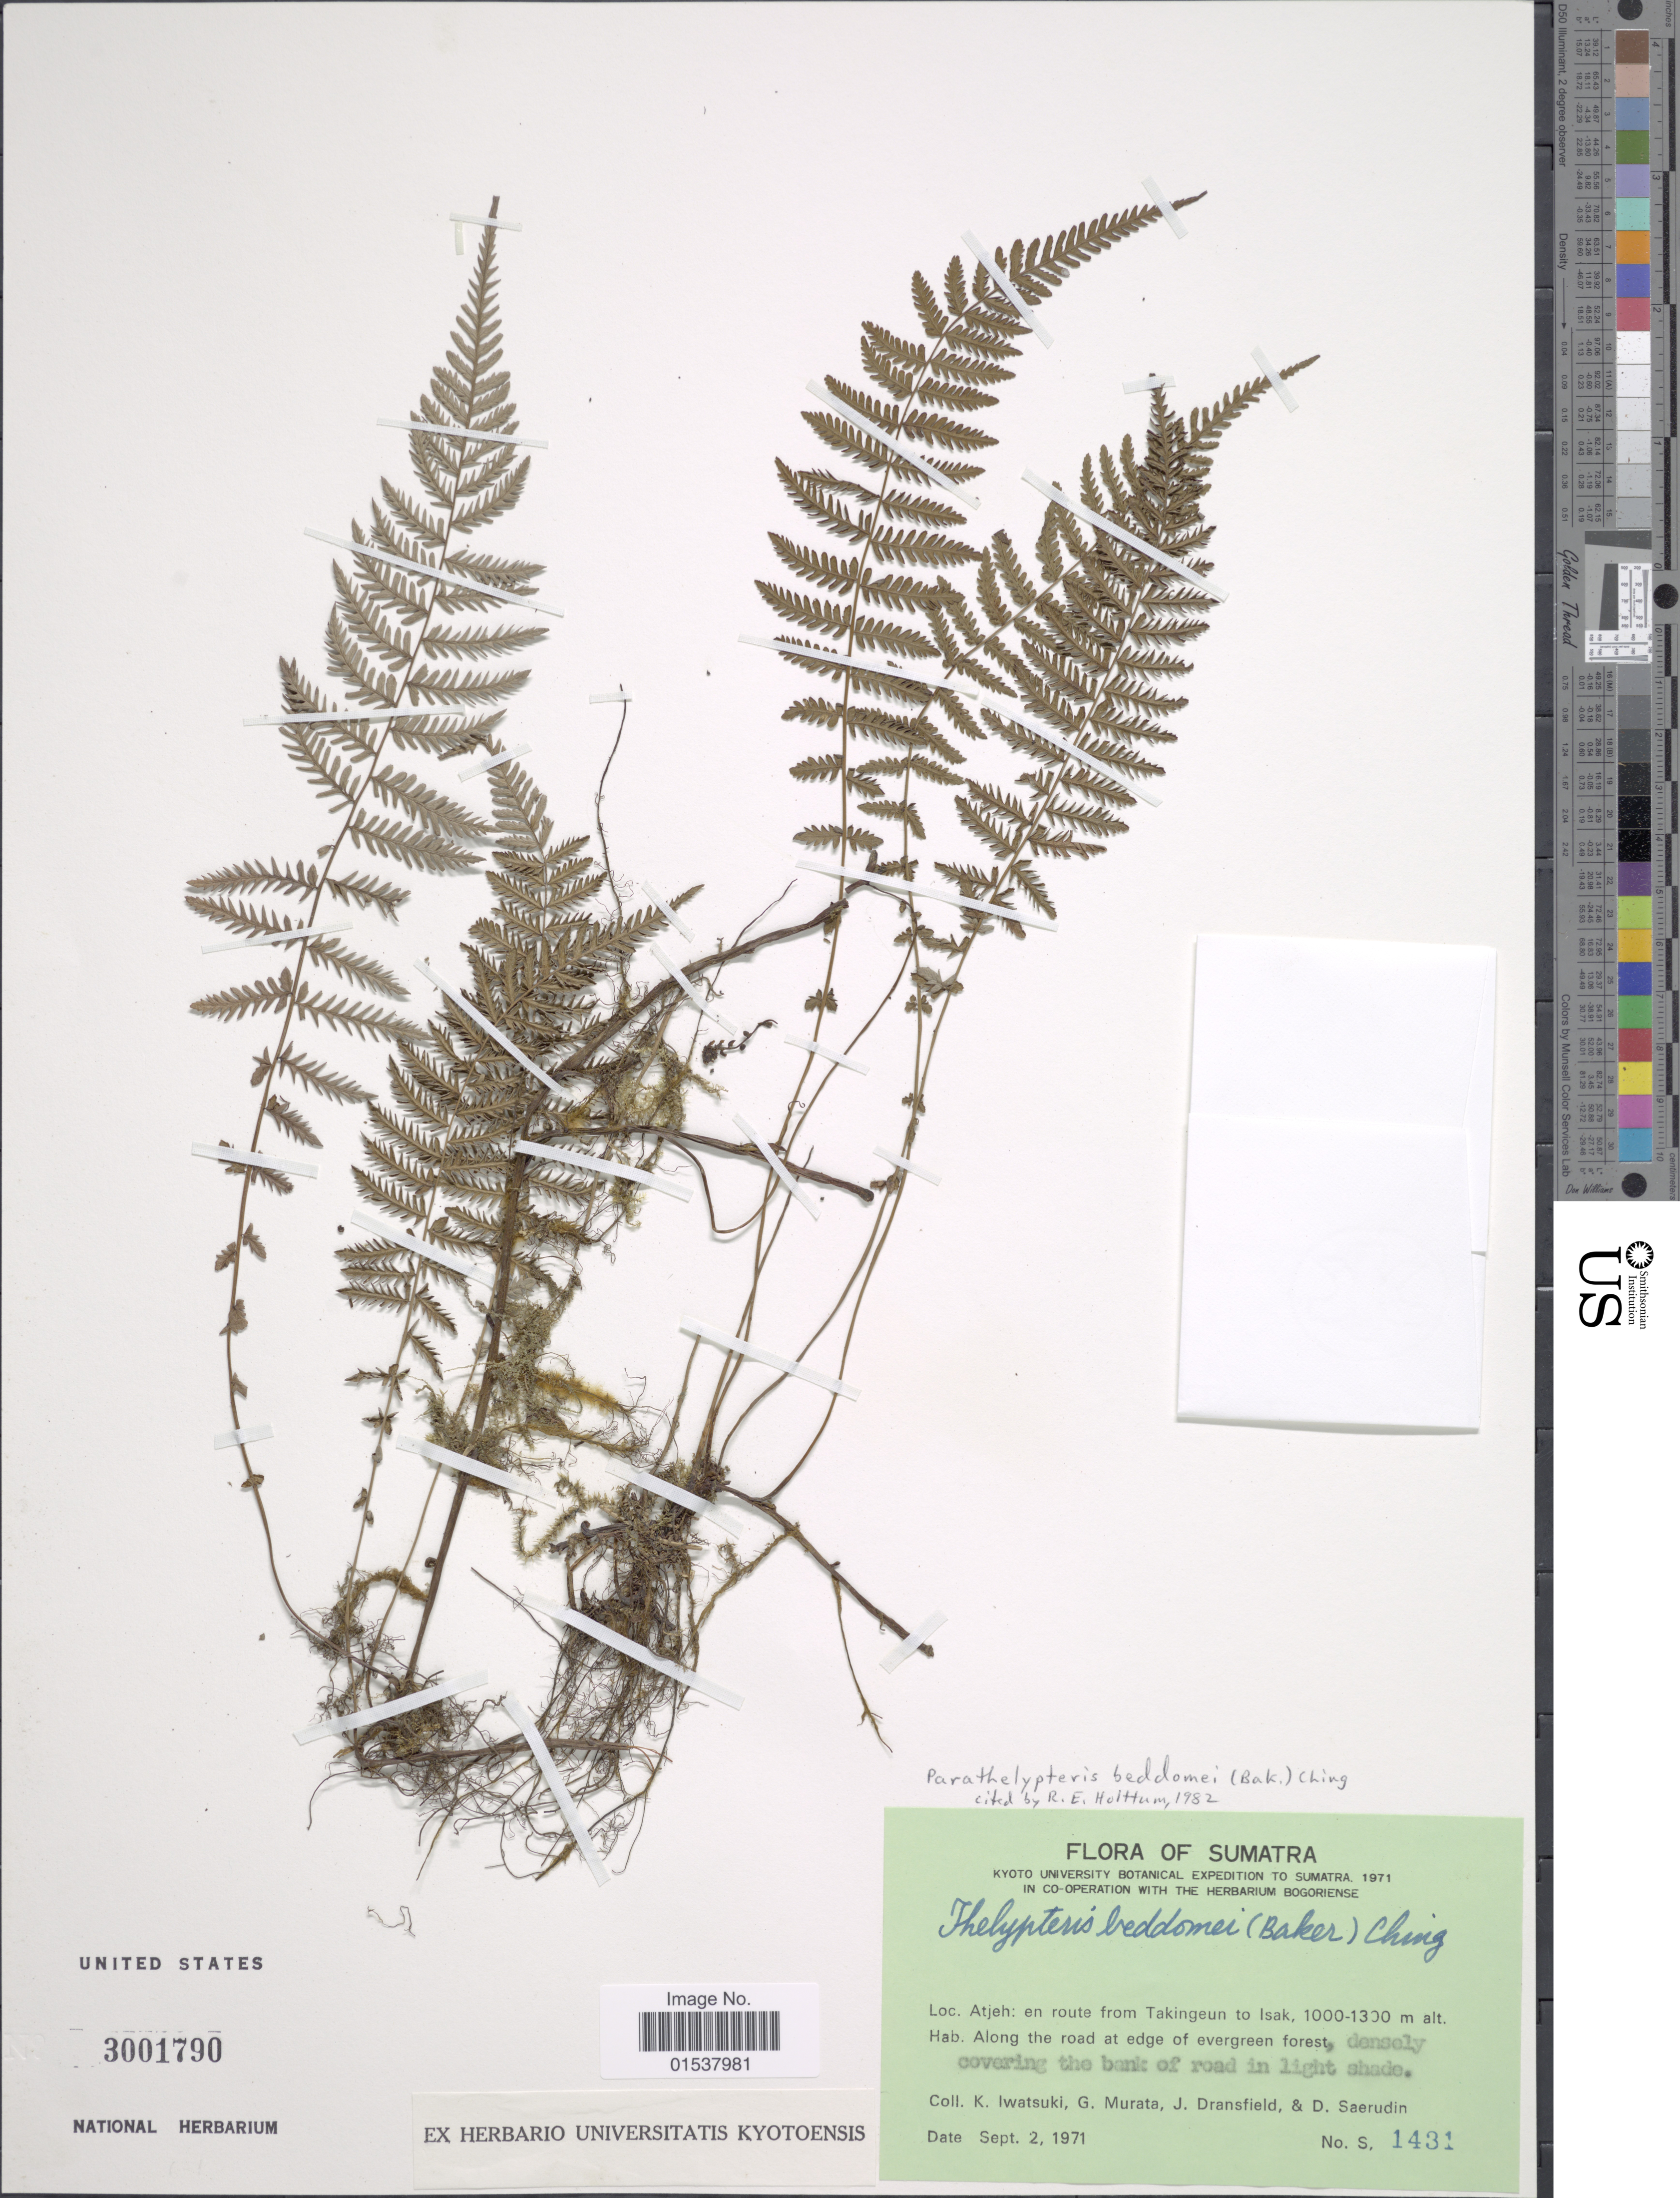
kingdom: Plantae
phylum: Tracheophyta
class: Polypodiopsida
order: Polypodiales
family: Thelypteridaceae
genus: Parathelypteris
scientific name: Parathelypteris beddomei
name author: (Baker) Ching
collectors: K. Iwatsuki, G. Murata, J. Dransfield & D. Saerudin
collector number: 1431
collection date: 1971-09-02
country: Indonesia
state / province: Sumatra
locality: Atjeh: en route from Takingeun to Isak, along the road at edge of evergreen forest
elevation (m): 1000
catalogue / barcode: US 3001790